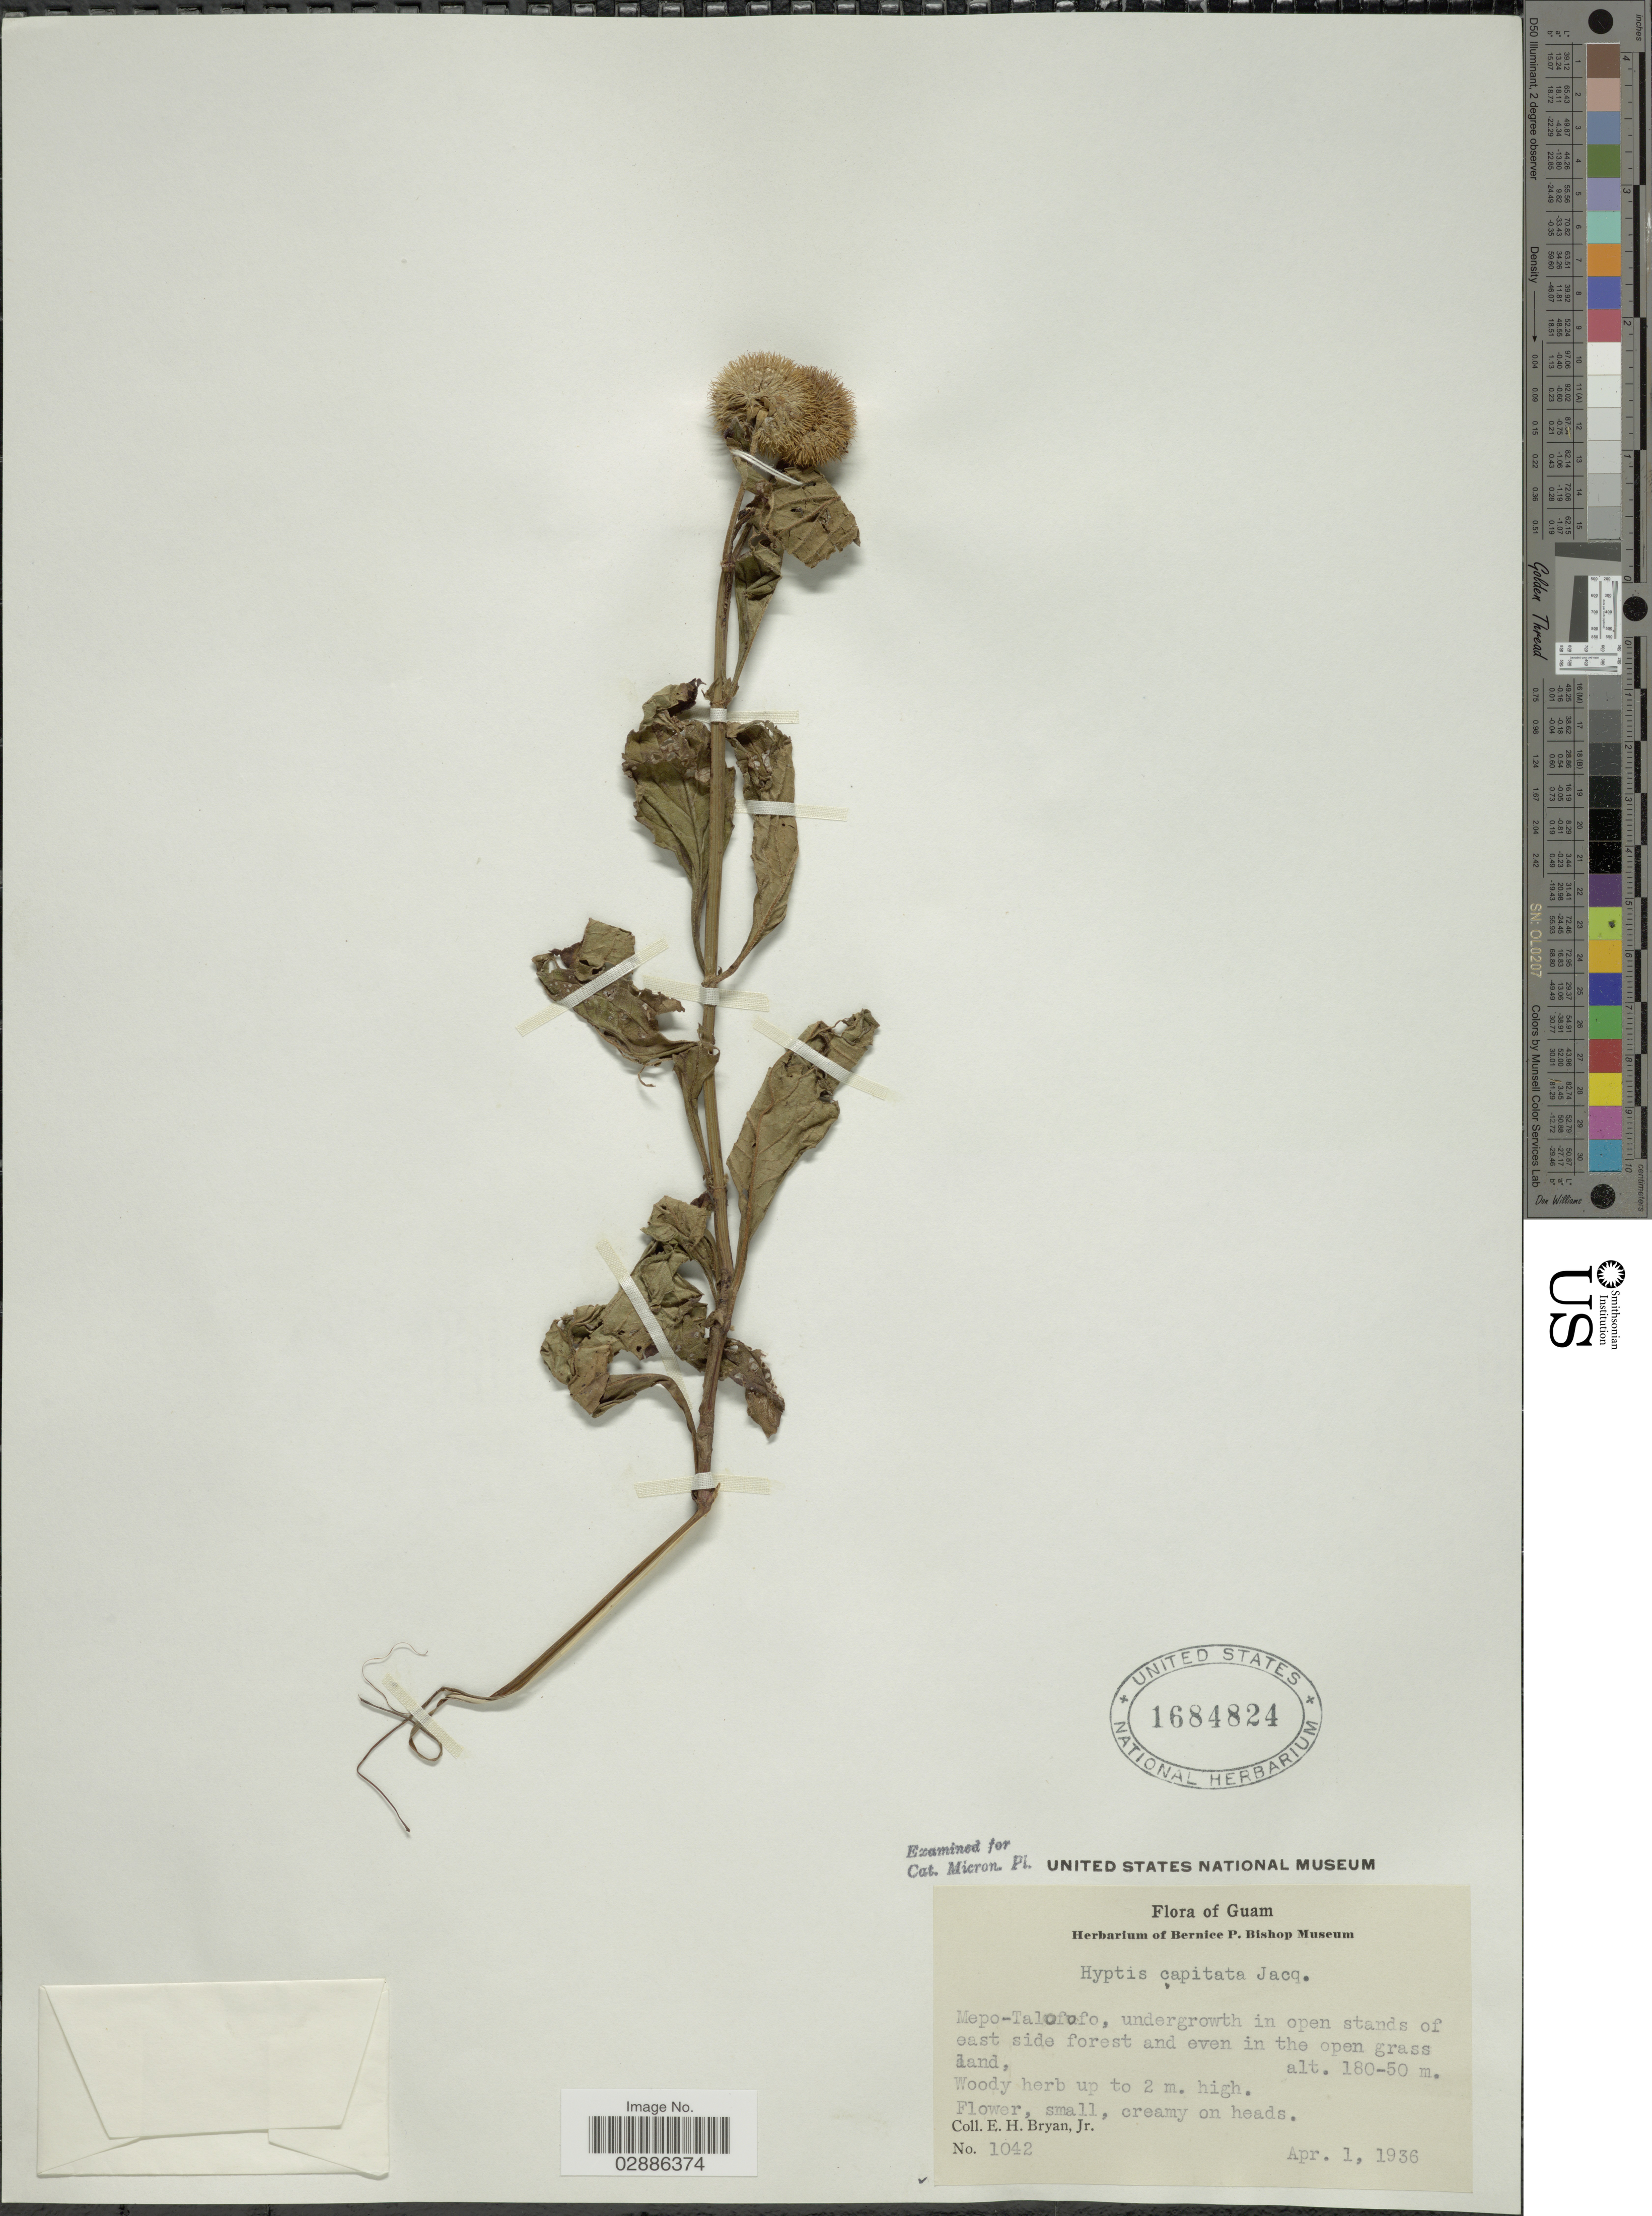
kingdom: Plantae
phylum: Tracheophyta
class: Magnoliopsida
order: Lamiales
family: Lamiaceae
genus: Hyptis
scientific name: Hyptis capitata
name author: Jacq.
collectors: E. Bryan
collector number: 1042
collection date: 1936-04-01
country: Guam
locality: Mepo-Talofofo, undergrowth in open stands of east side forest and even in the open grass land.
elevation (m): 50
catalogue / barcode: US 1684824